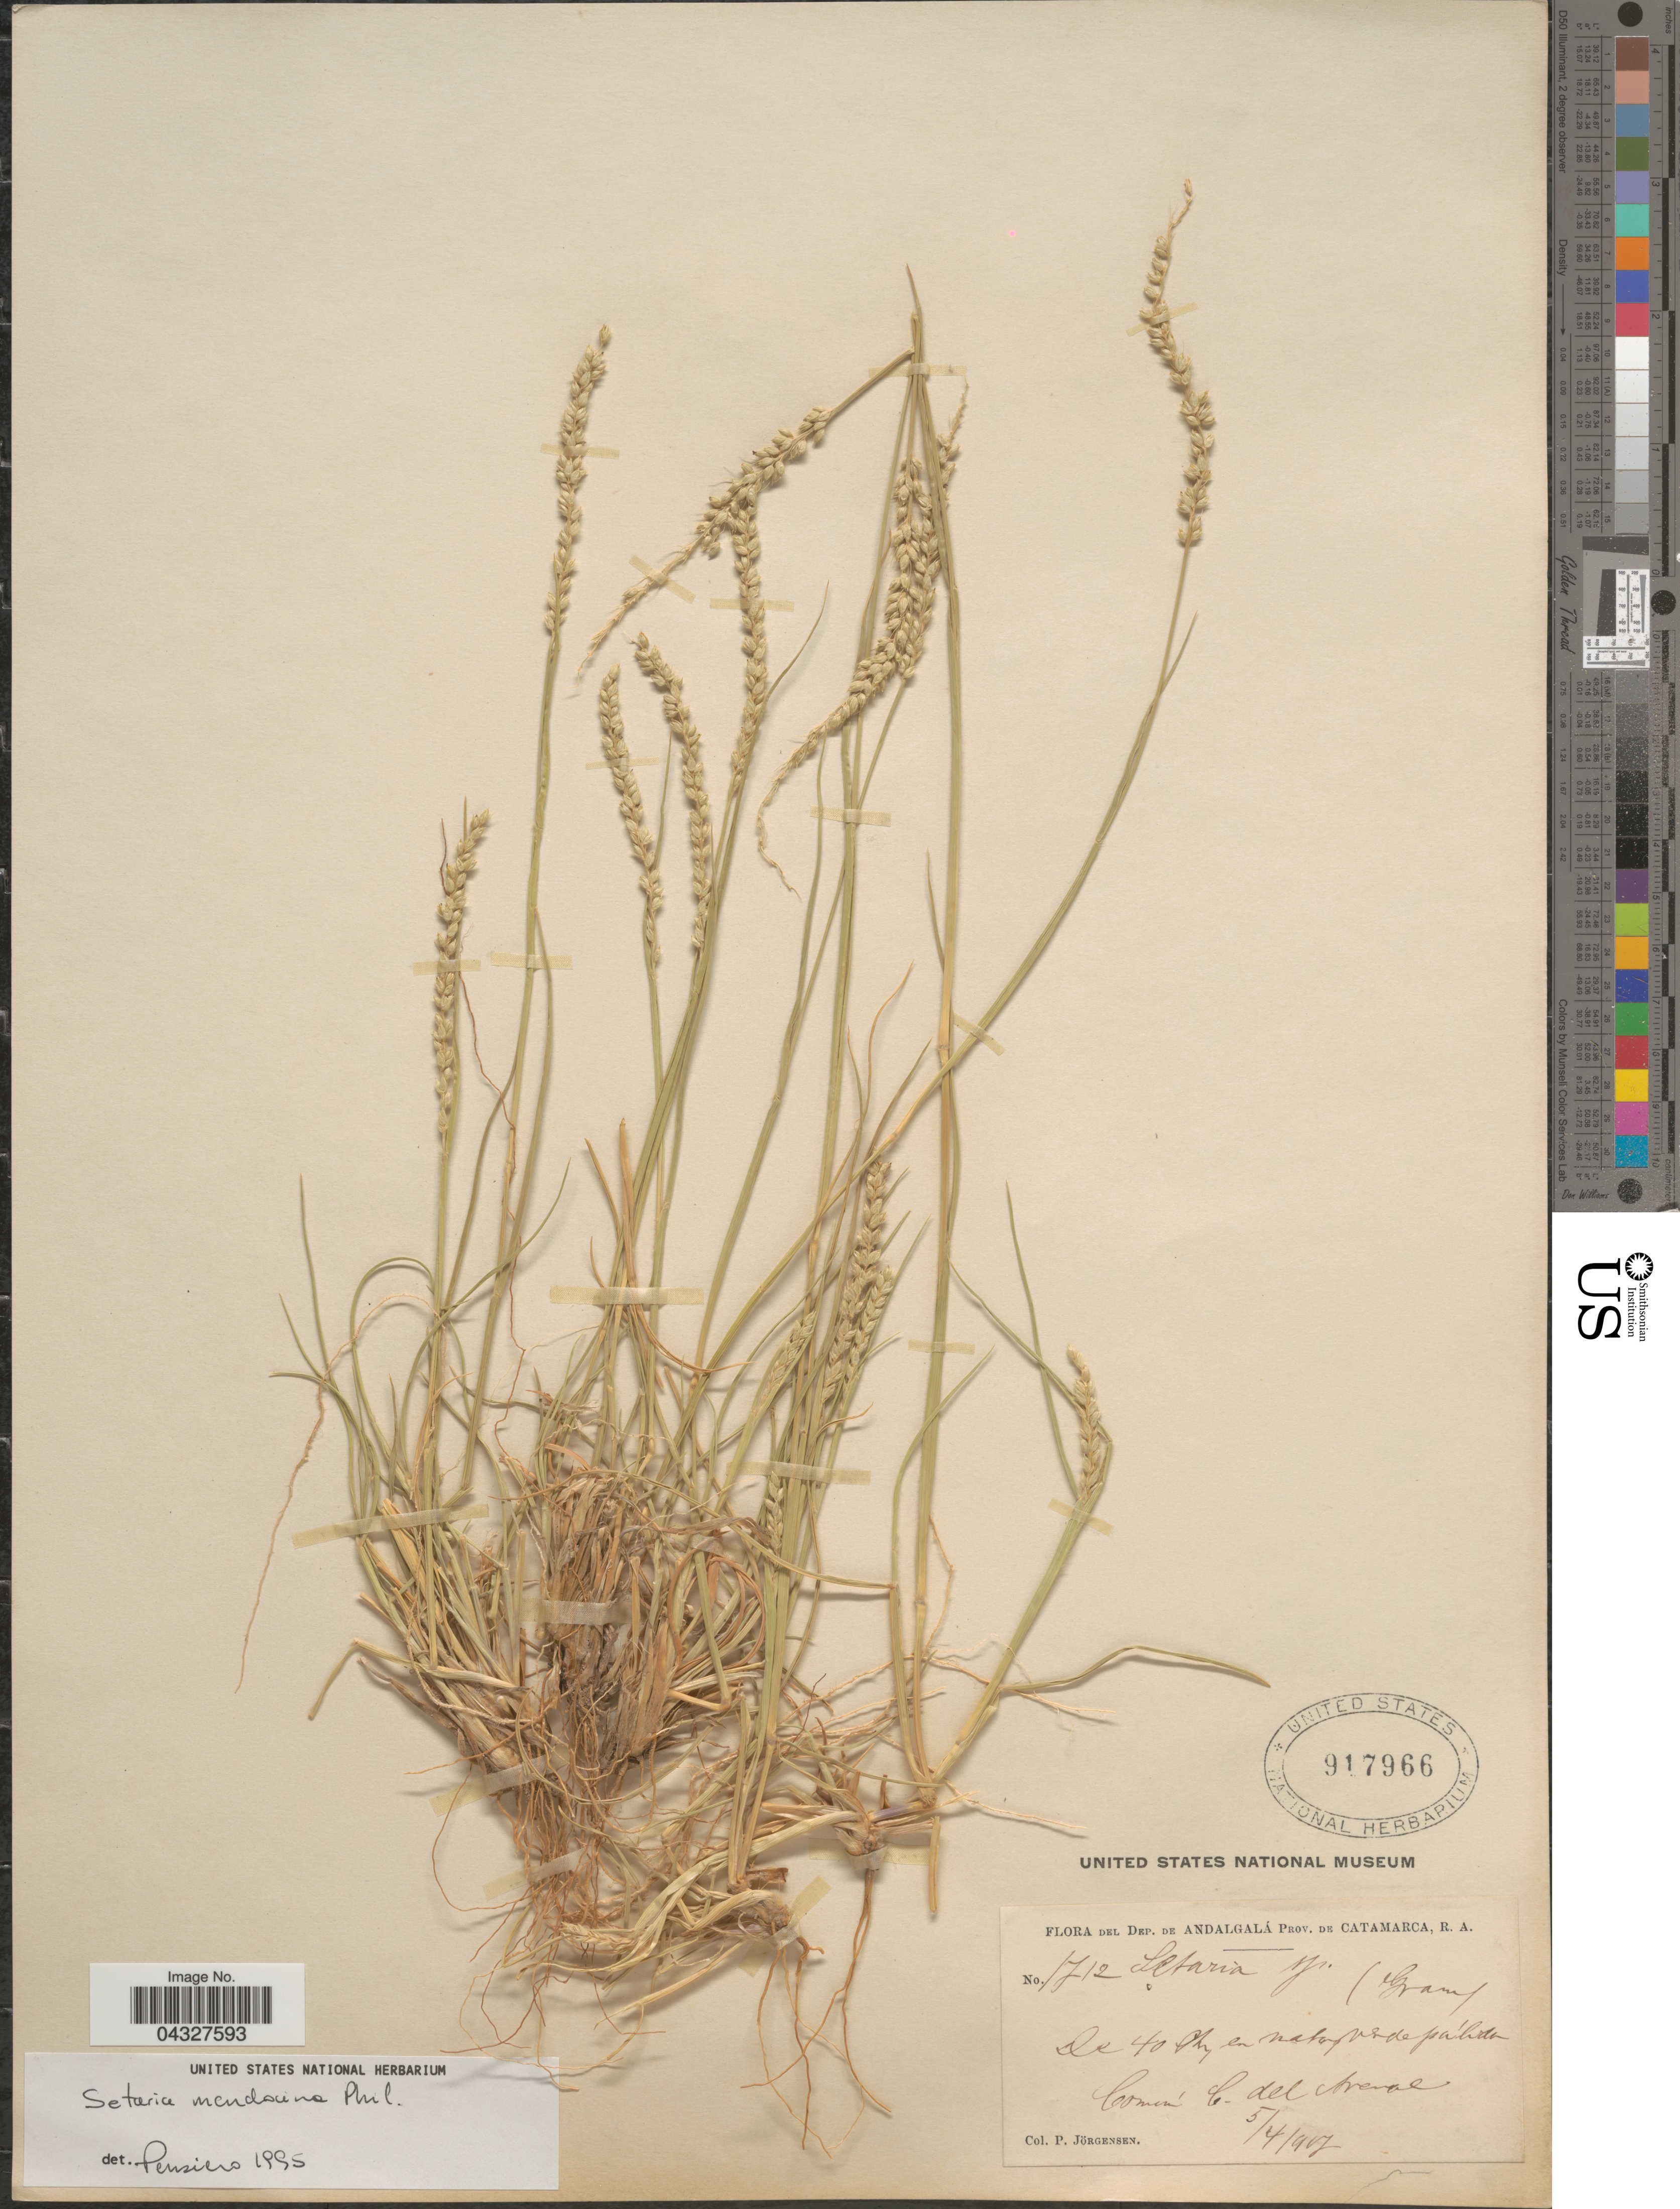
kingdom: Plantae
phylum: Tracheophyta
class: Liliopsida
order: Poales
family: Poaceae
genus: Setaria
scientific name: Setaria mendocina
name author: Phil.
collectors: P. Jörgensen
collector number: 1712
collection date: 1907-04-05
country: Argentina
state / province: Catamarca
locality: Dep. de Andalgalá. Común b. del Arenal.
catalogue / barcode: US 917966